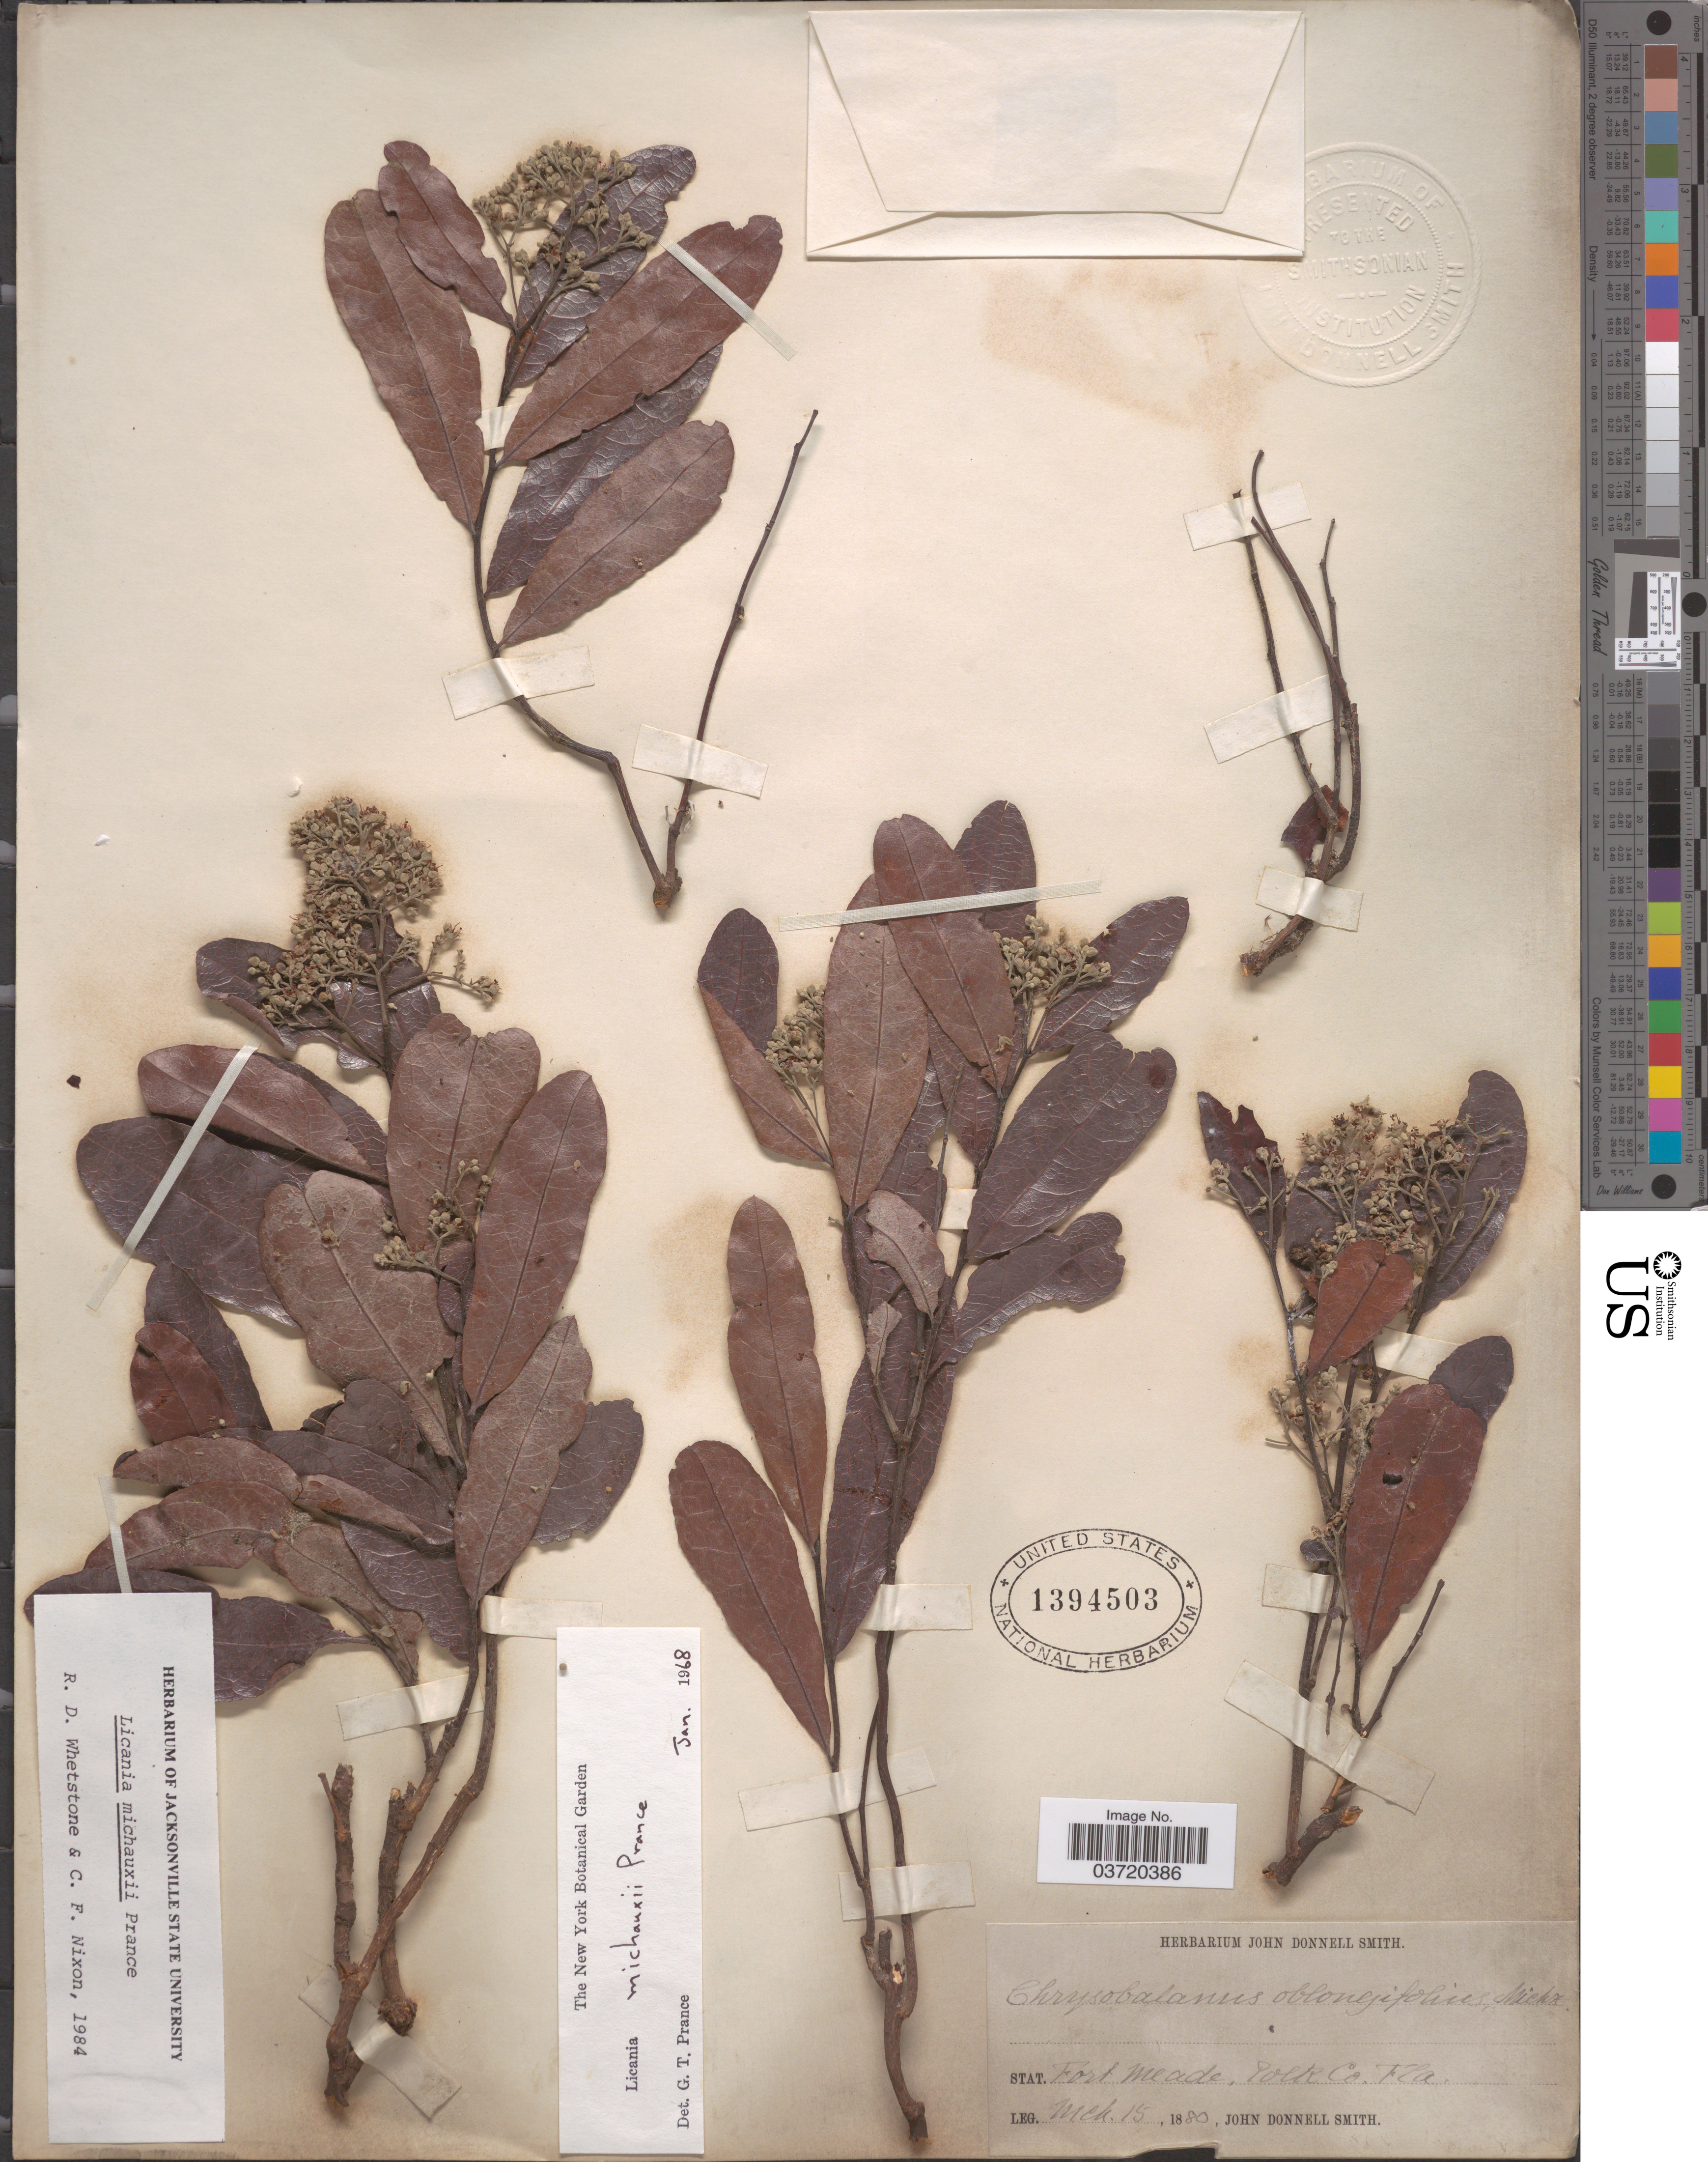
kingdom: Plantae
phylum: Tracheophyta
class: Magnoliopsida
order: Malpighiales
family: Chrysobalanaceae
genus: Geobalanus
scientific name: Geobalanus oblongifolius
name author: (Michx.) Small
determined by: Strong, M. T., (US), Smithsonian Institution - National Museum of Natural History (UNITED STATES)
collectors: J. Donnell Smith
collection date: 1880-03-15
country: United States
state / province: Florida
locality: Stat. Fort Meade, Polk Co.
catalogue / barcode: US 139403